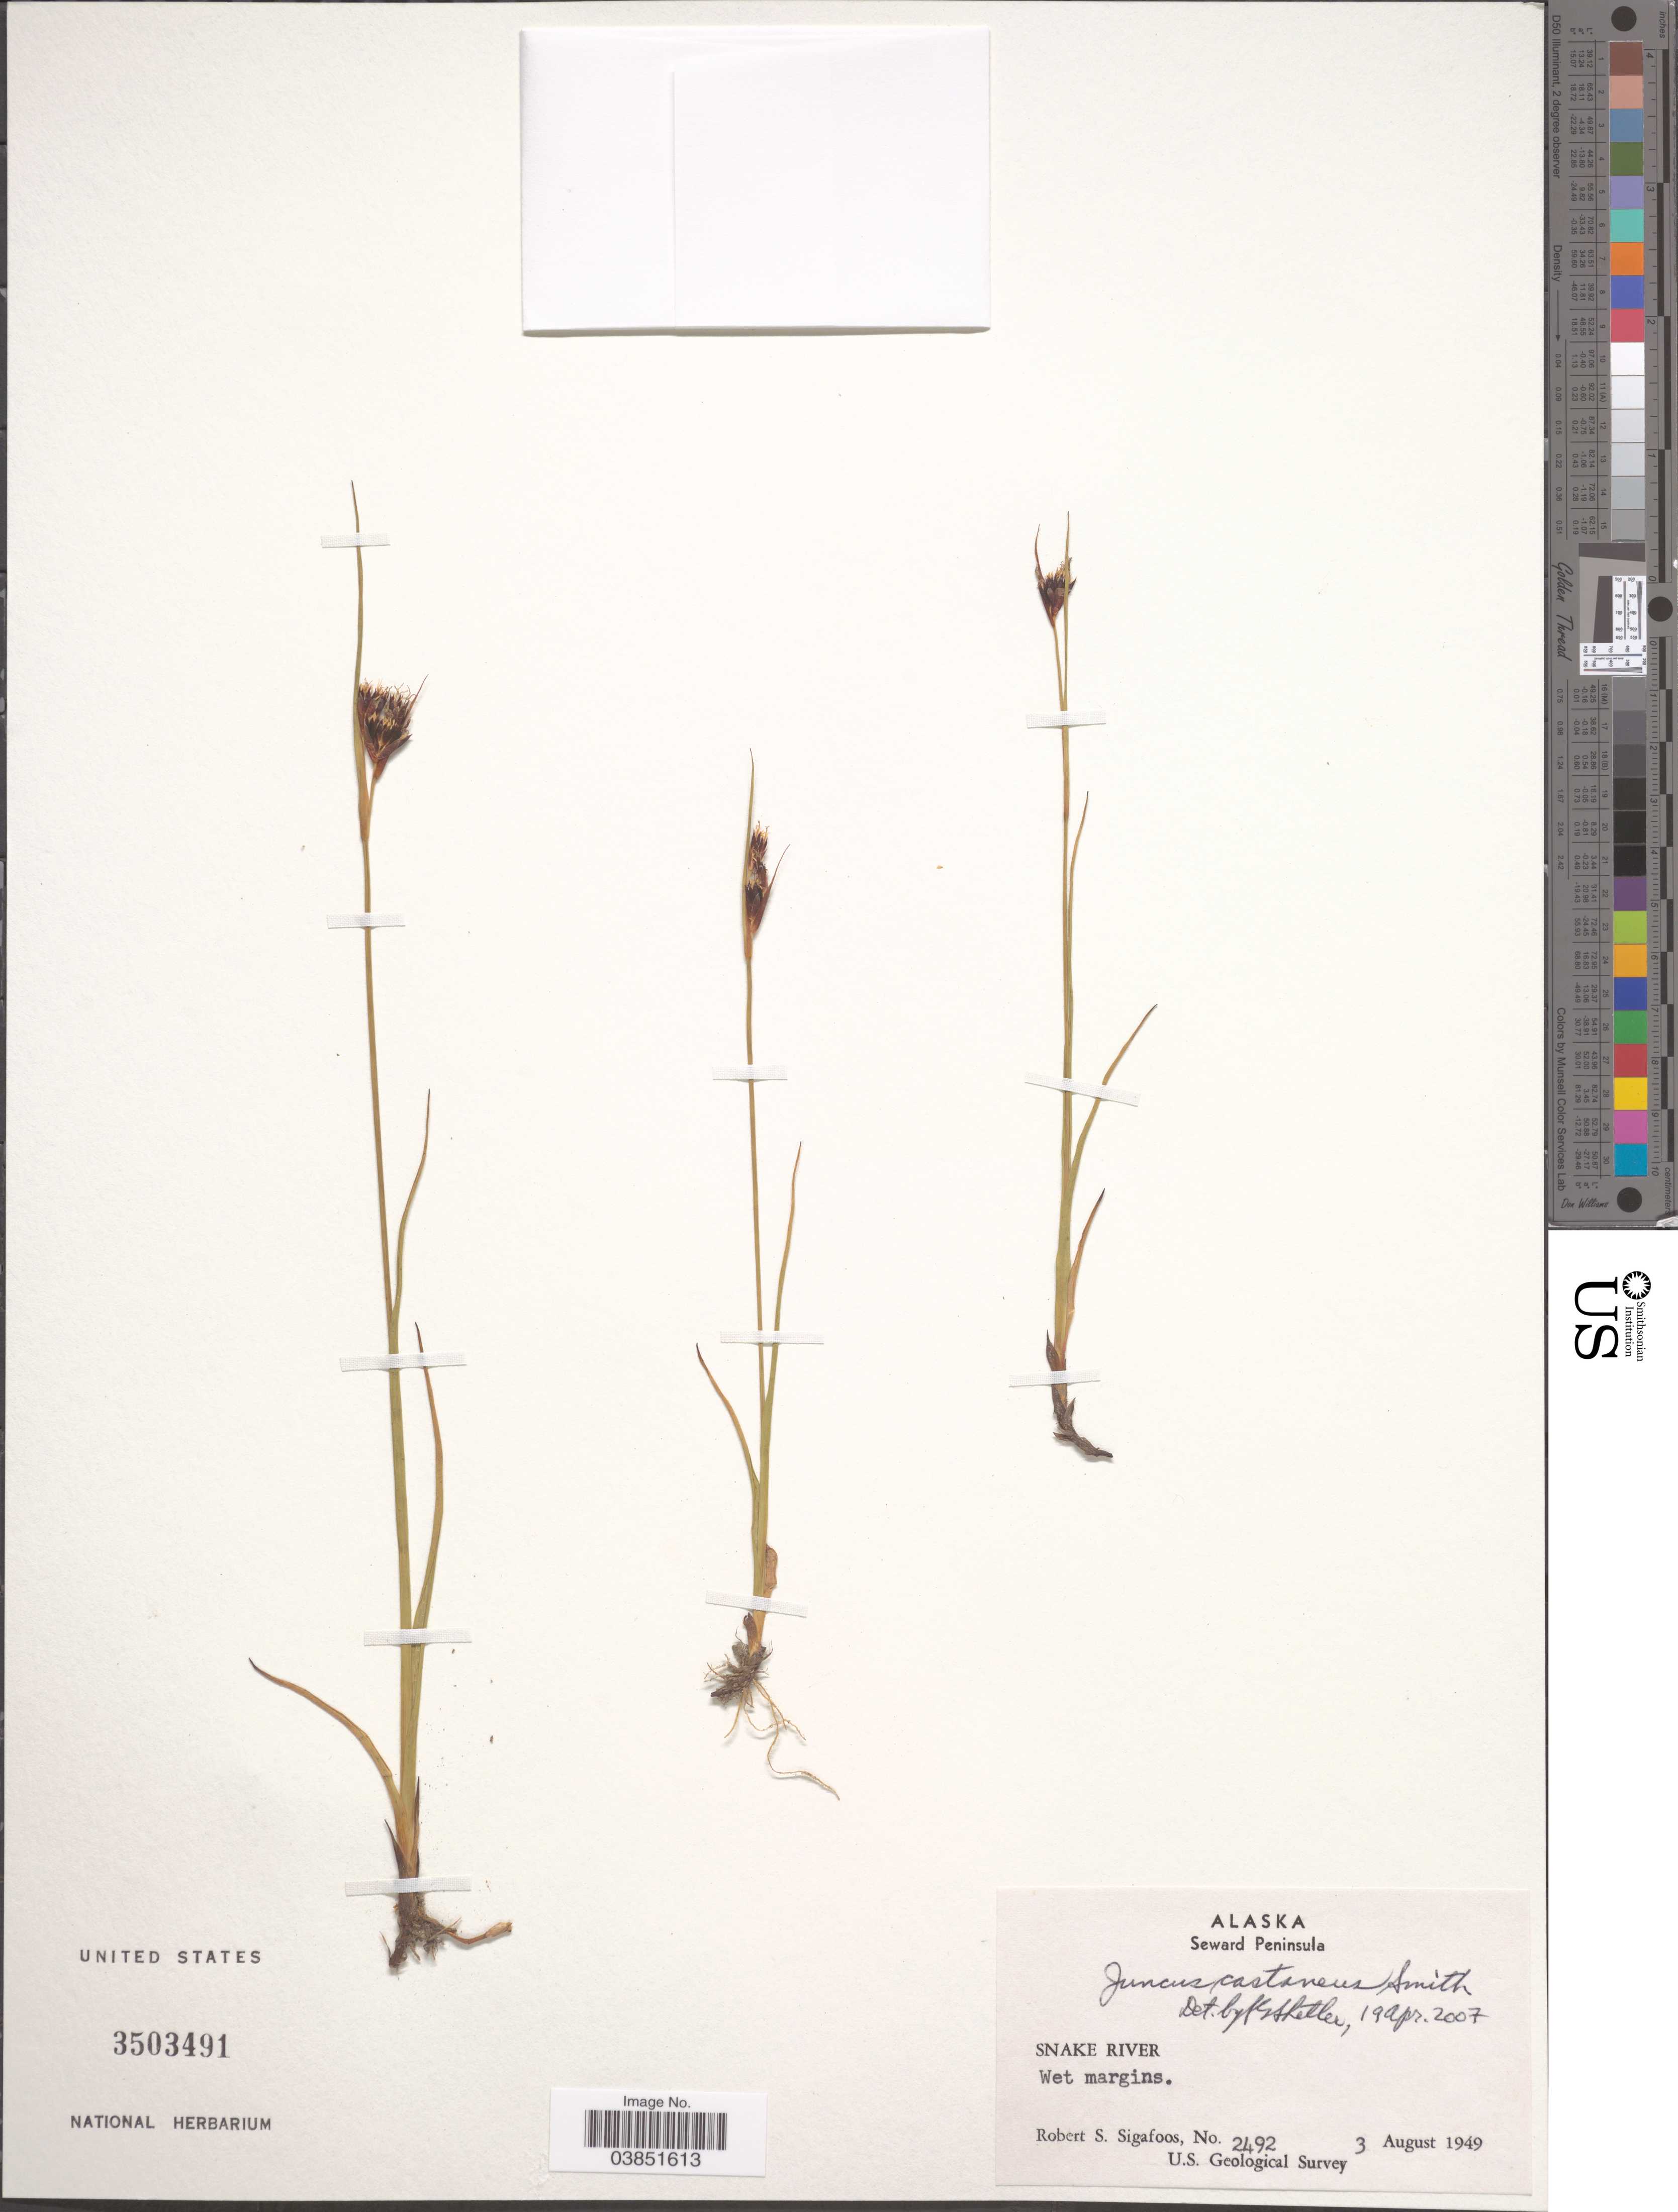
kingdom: Plantae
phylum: Tracheophyta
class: Liliopsida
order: Poales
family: Juncaceae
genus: Juncus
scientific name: Juncus castaneus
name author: Sm.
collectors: R. Sigafoos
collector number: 2492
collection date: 1949-08-03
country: United States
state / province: Alaska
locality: Seward Peninsula. Snake River.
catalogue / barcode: US 3503491